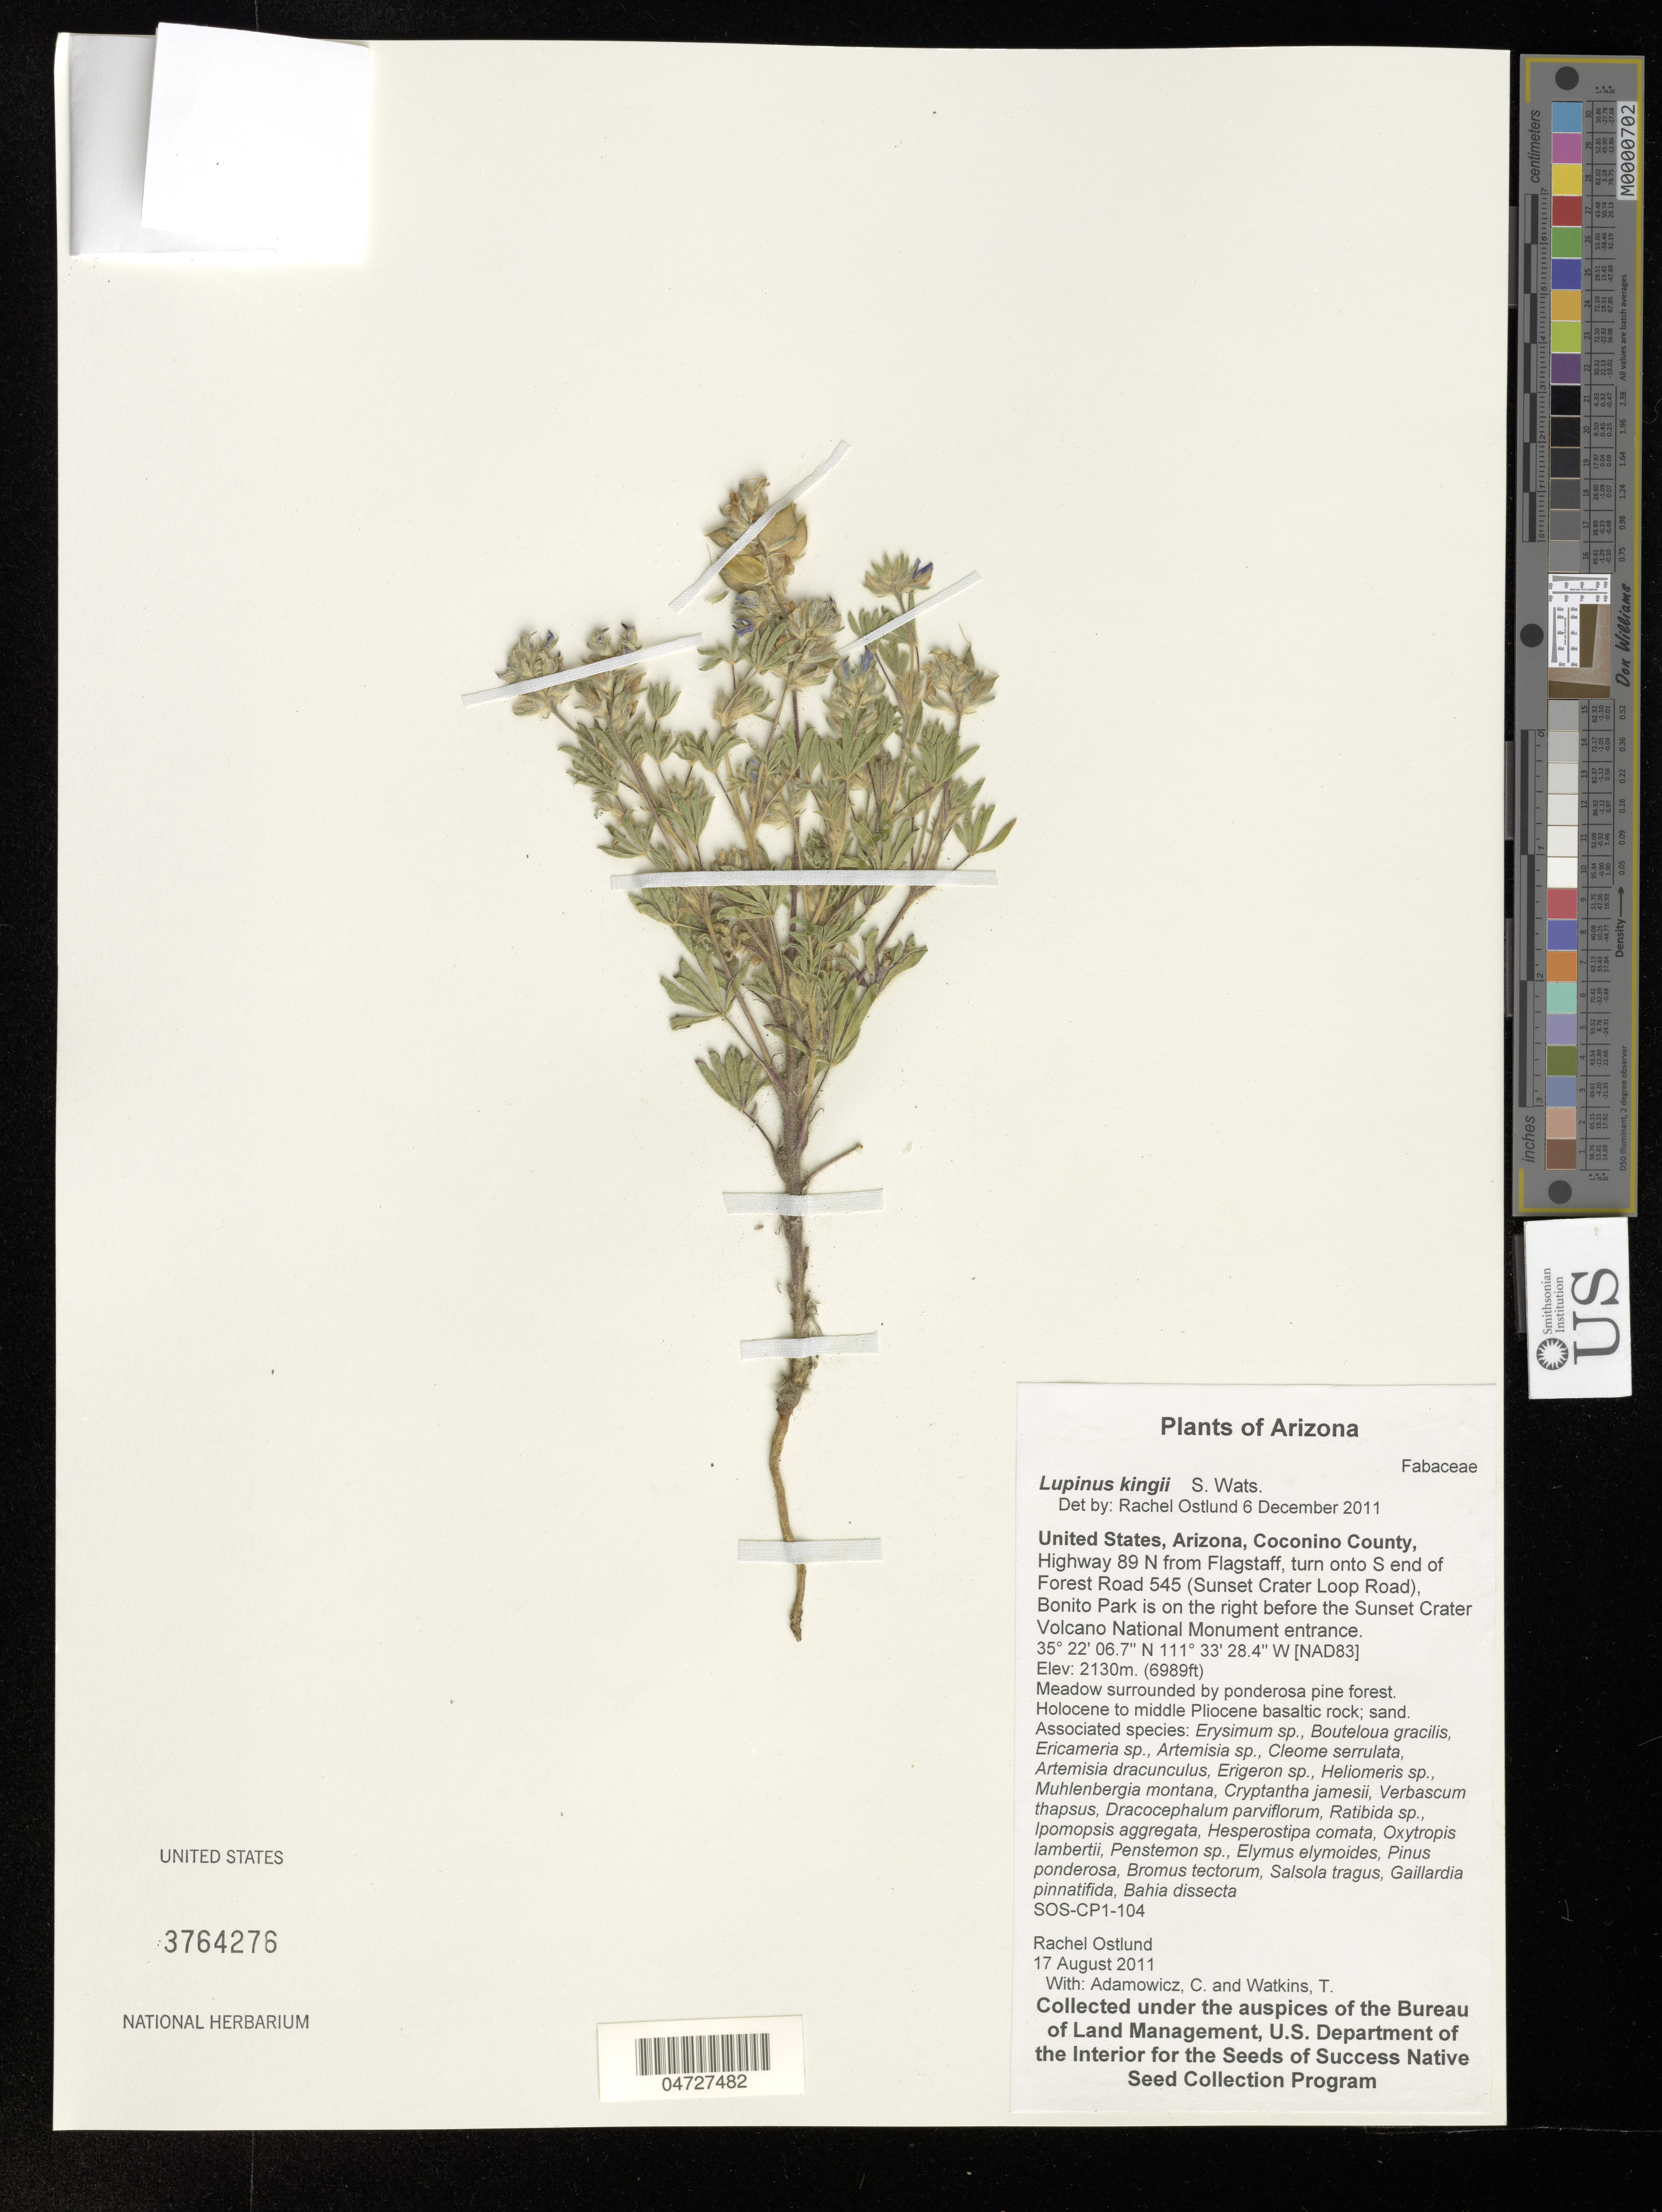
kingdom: Plantae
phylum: Tracheophyta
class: Magnoliopsida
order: Fabales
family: Fabaceae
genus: Lupinus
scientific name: Lupinus kingii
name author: S. Watson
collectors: R. Ostlund, C. Adamowicz & T. Watkins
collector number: SOS-CP1-104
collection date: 2011-08-17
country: United States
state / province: Arizona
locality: Coconino County, Highway 89 N from Flagstaff, turn onto S end of Forest Road 545 (Sunset Crater Loop Road), Bonito Park is on the right before the Sunset Crater Volcano National Monument entrance.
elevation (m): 2130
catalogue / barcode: US 3764276